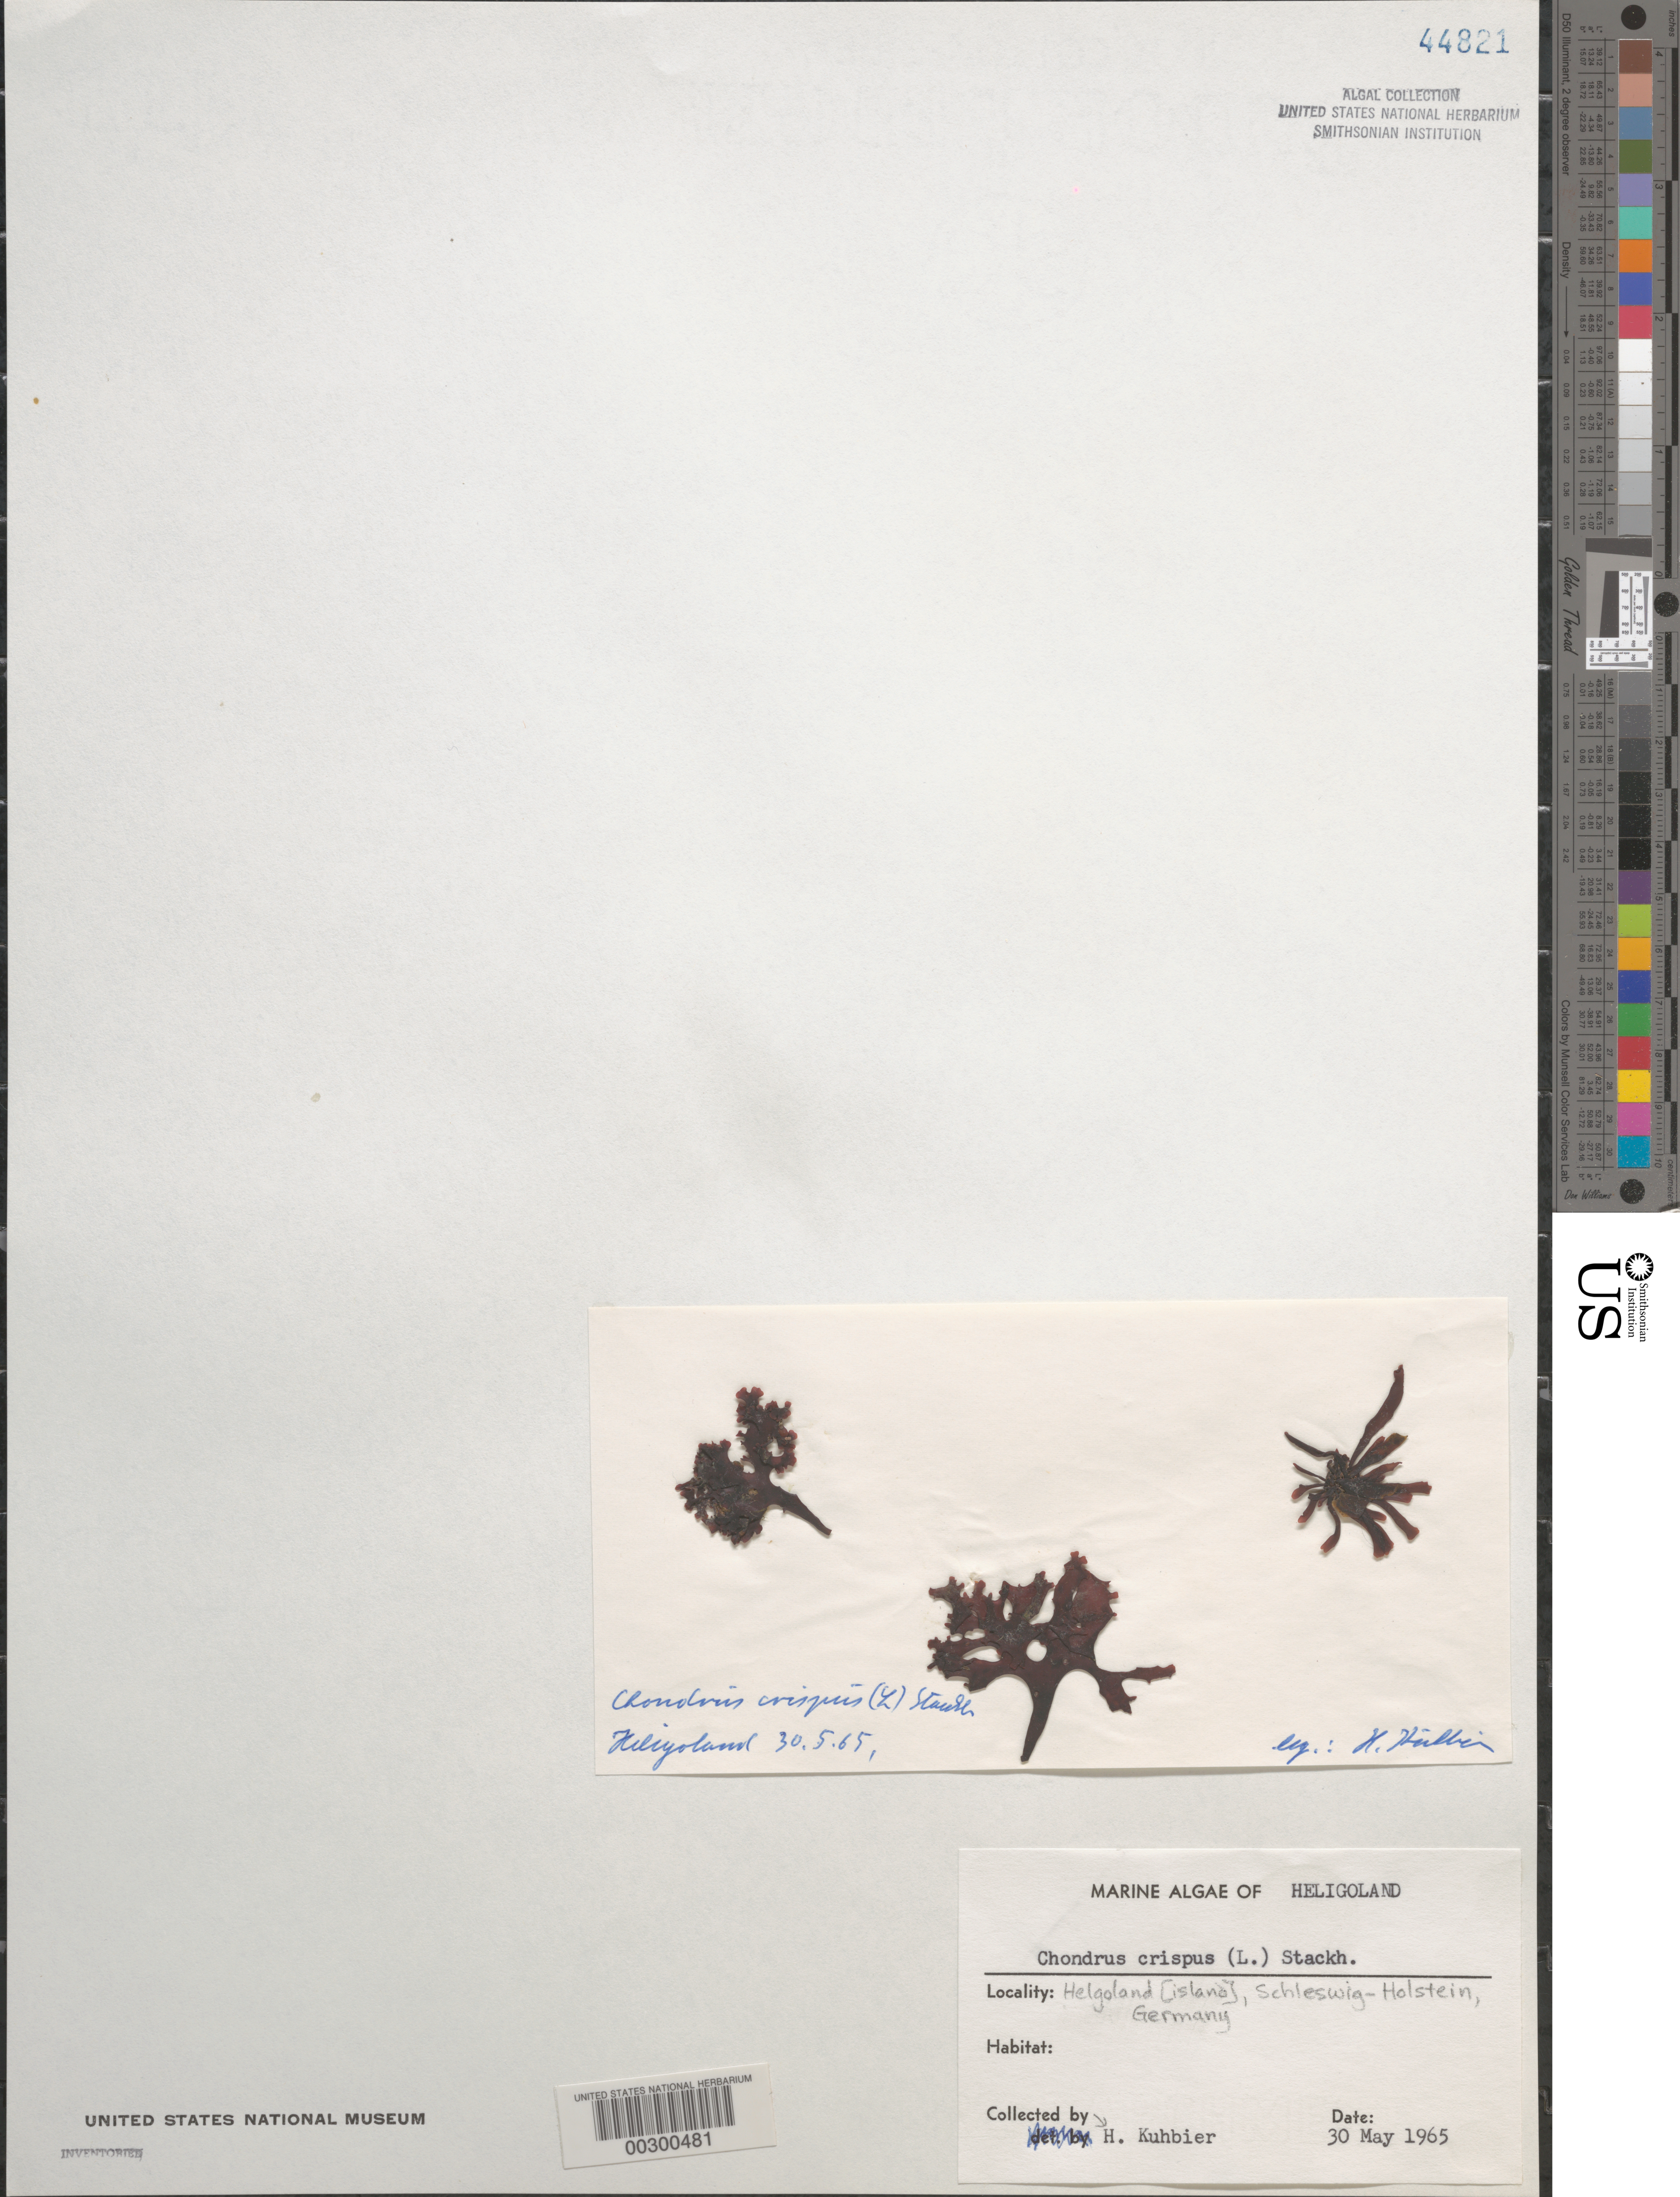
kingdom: Plantae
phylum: Rhodophyta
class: Florideophyceae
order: Gigartinales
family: Gigartinaceae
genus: Chondrus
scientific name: Chondrus crispus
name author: Stackh.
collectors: H. Kuhbier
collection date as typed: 30 May 1965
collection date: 1965-05-30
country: Germany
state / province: Schleswig-Holstein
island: Helgoland (Heligoland)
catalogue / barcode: US 44821